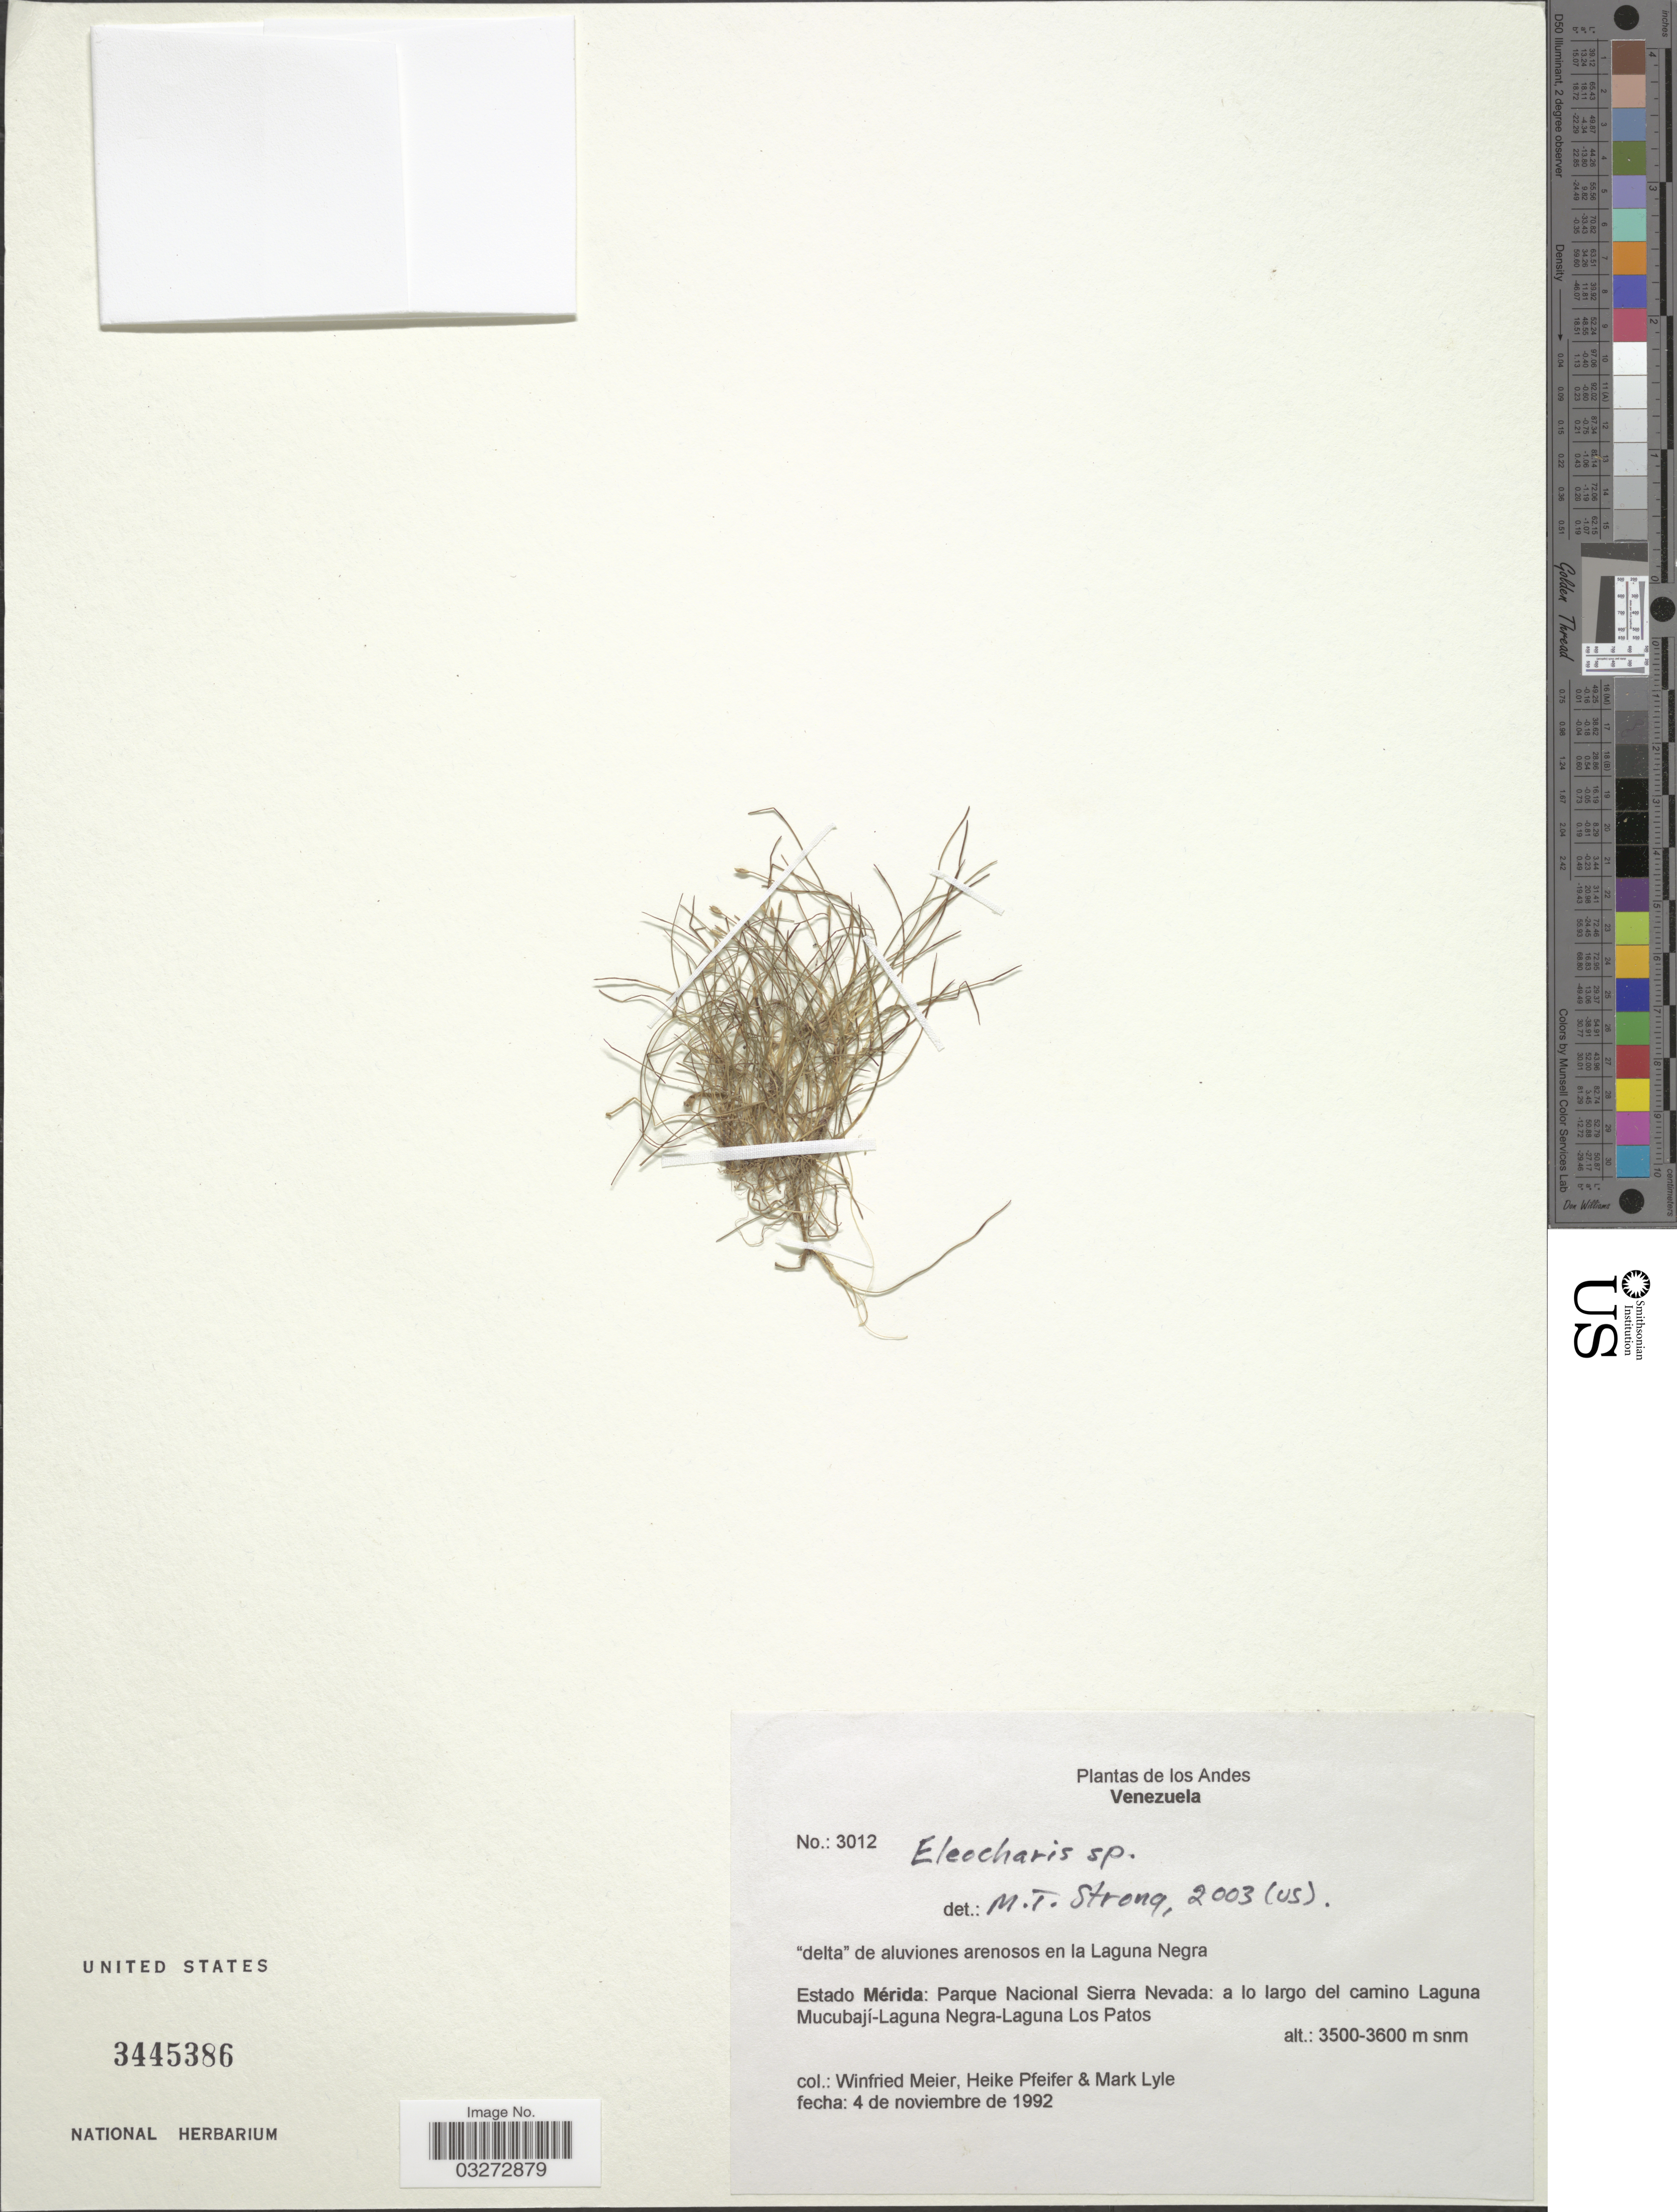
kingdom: Plantae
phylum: Tracheophyta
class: Liliopsida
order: Poales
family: Cyperaceae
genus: Eleocharis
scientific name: Eleocharis sp.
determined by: Strong, Mark T., (BOT), Smithsonian Institution - National Museum of Natural History (UNITED STATES)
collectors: W. Meier, H. Pfeifer & M. Lyle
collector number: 3012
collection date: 1992-11-04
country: Venezuela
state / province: Mérida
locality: Los Andes. Parque Nacional Sierra Nevada: a lo largo del camino Laguna Mucubají-Laguna Negra-Laguna Los Patos.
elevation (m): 3500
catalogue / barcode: US 3445386